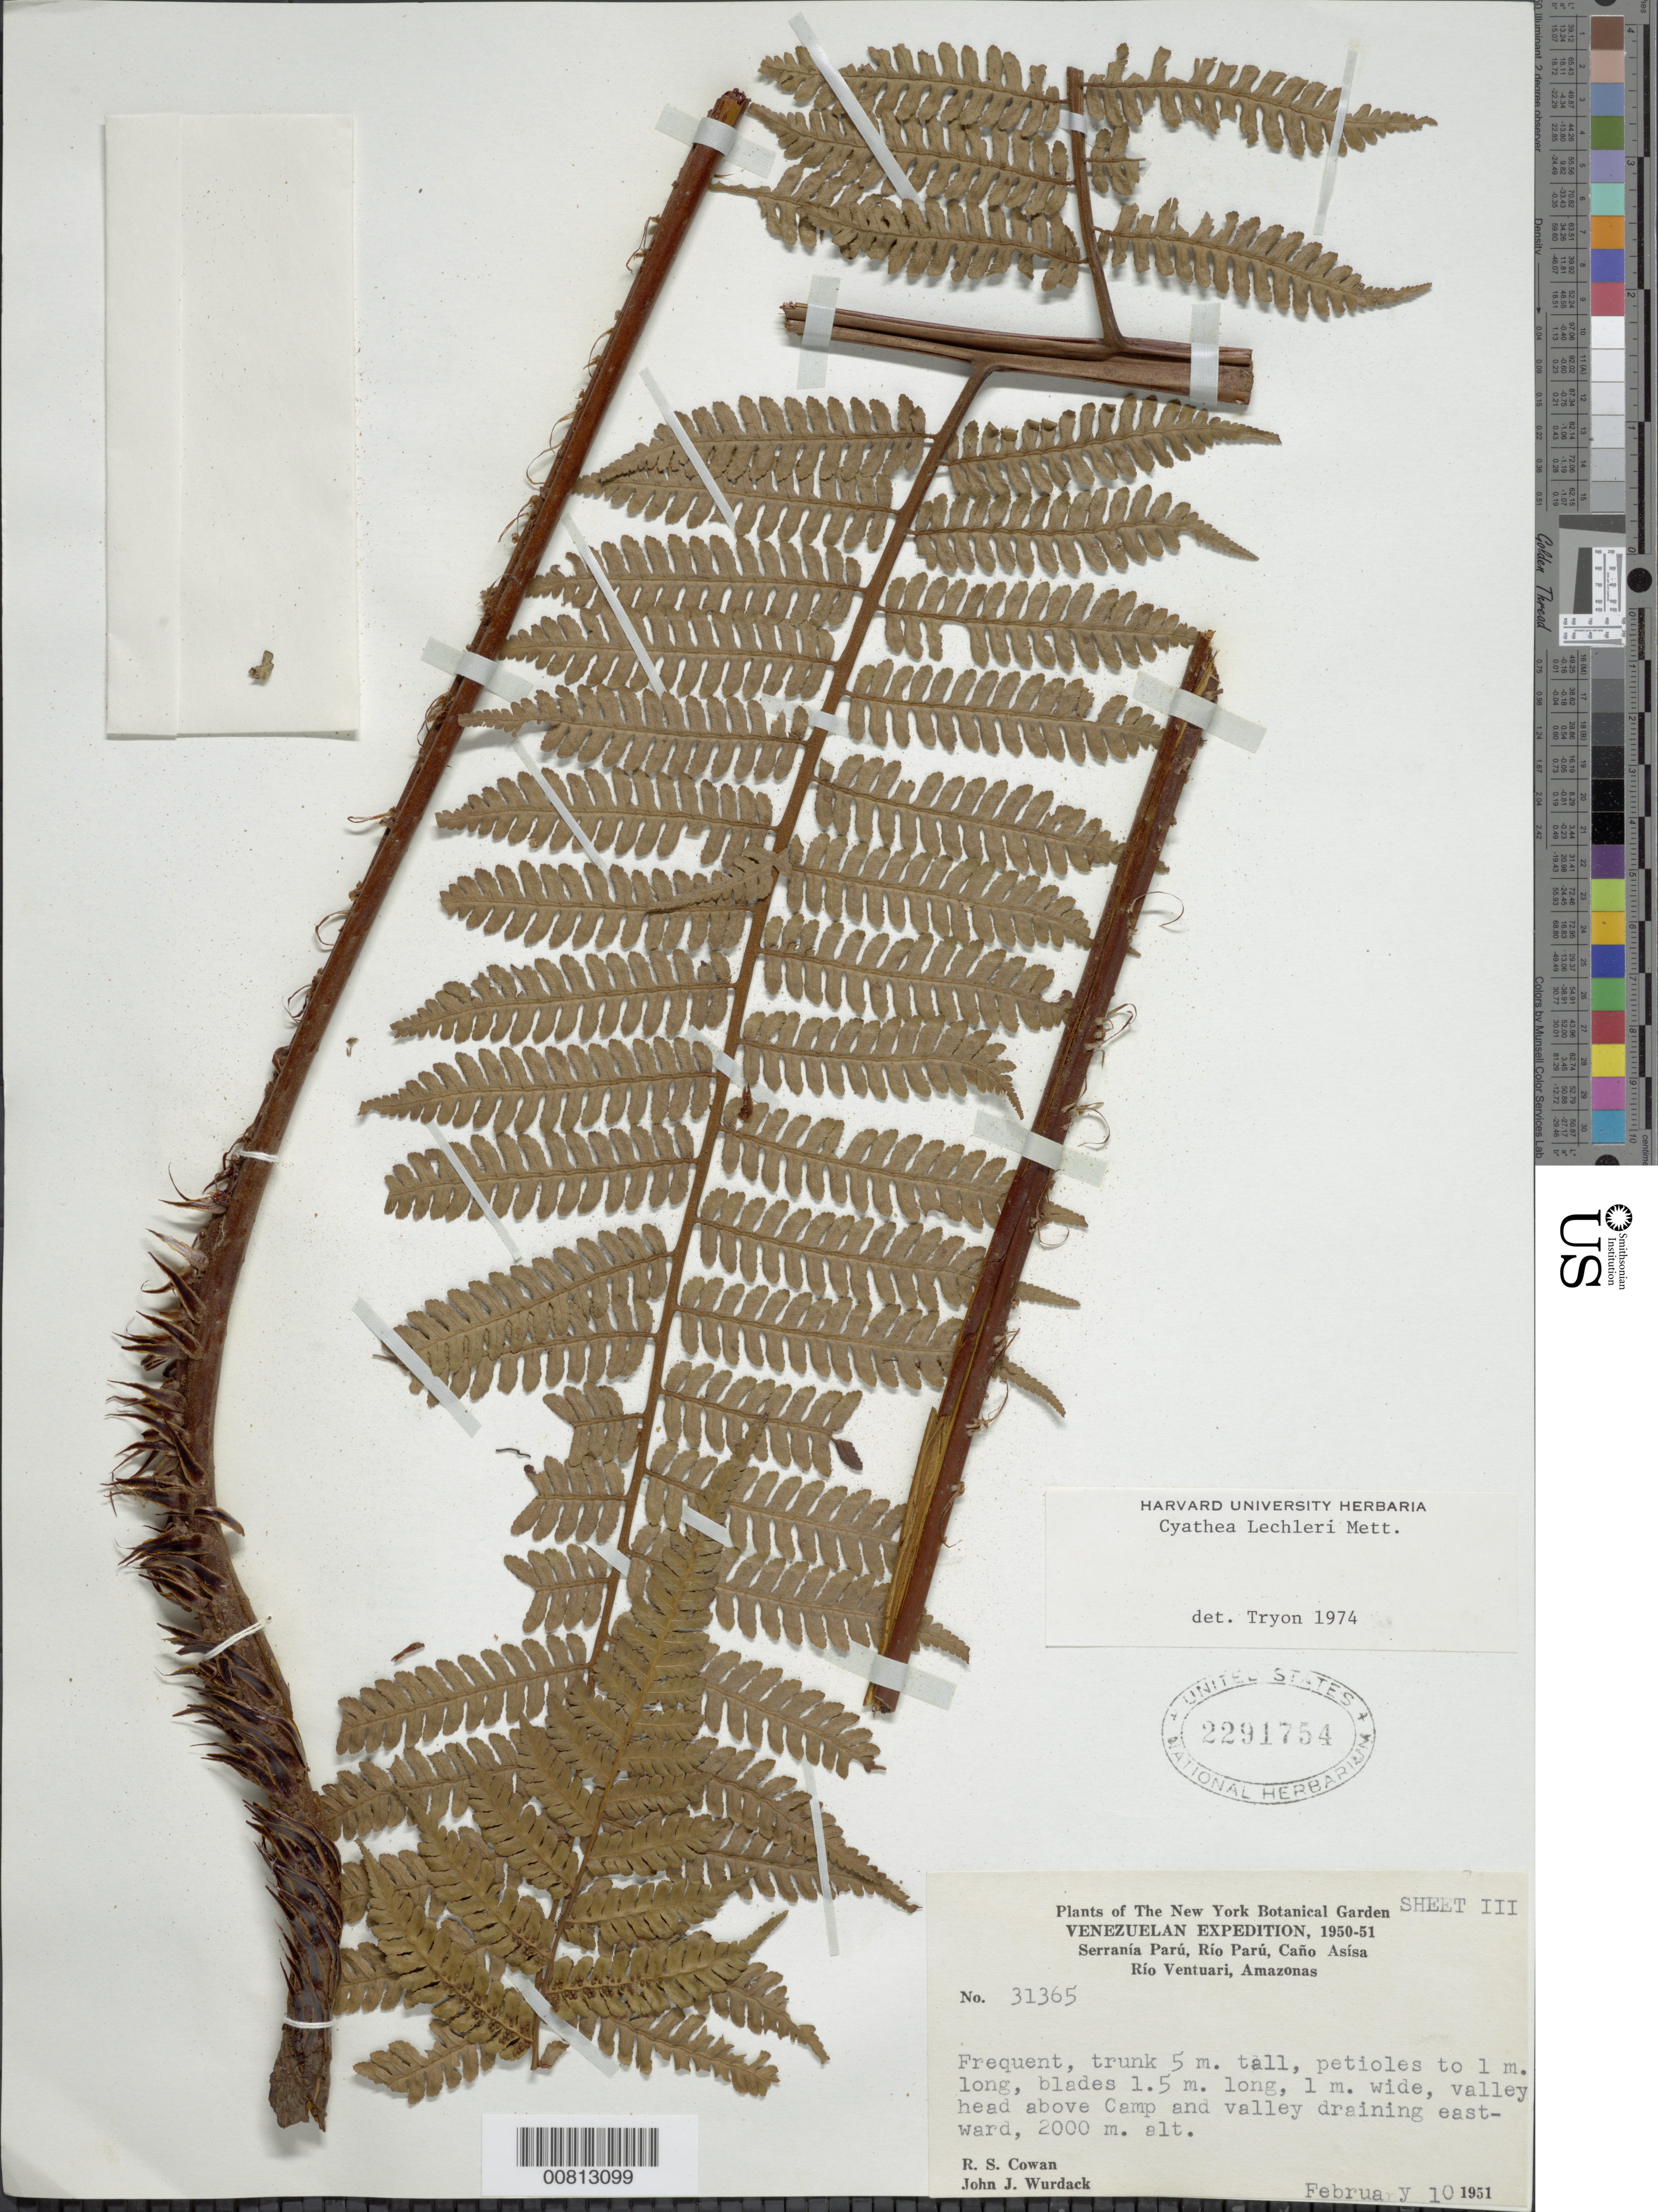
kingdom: Plantae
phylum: Tracheophyta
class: Polypodiopsida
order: Cyatheales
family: Cyatheaceae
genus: Cyathea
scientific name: Cyathea lechleri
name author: Mett.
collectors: R. S. Cowan & J. J. Wurdack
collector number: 31365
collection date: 1951-02-10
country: Venezuela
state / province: Amazonas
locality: Serranía Parú, Río Parú, Caño Asísa Río Ventuari, valley head above Camp and valley drainage eastward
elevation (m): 2000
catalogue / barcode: US 2291754